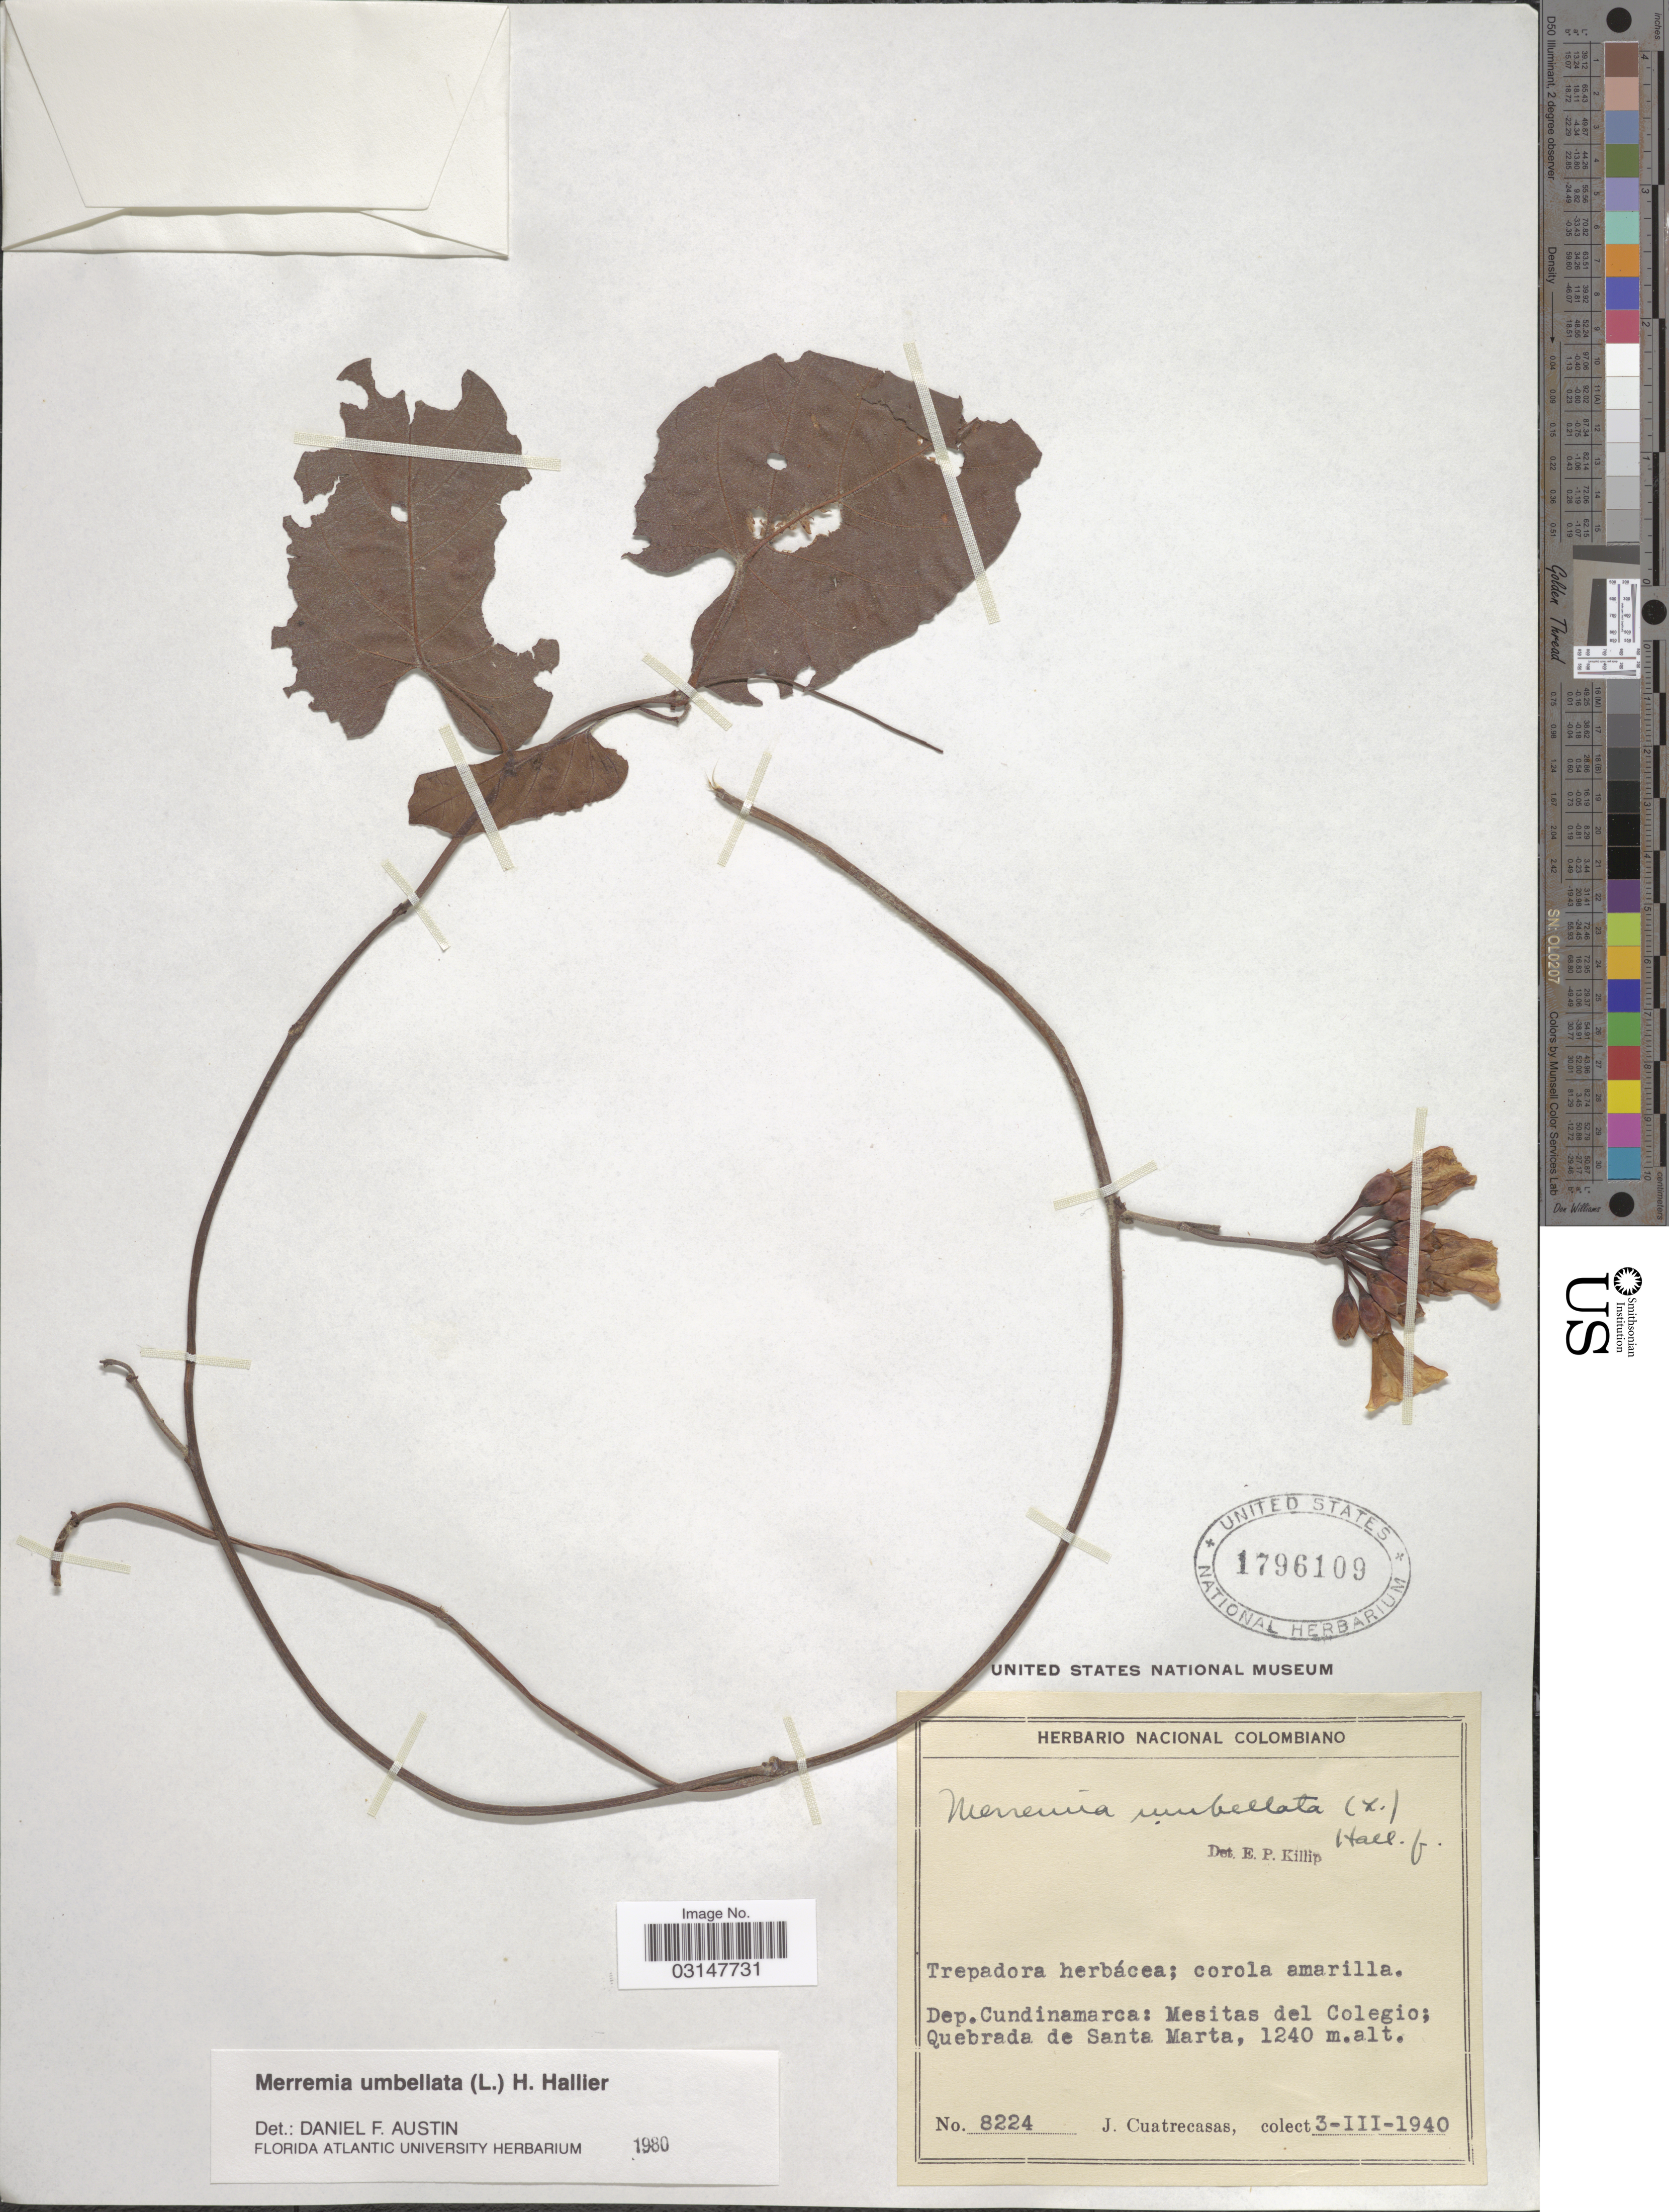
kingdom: Plantae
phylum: Tracheophyta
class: Magnoliopsida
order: Solanales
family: Convolvulaceae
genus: Camonea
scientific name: Camonea umbellata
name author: (L.) A. R. Simões & Staples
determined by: Strong, Mark T., (BOT), Smithsonian Institution - National Museum of Natural History (UNITED STATES)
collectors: J. Cuatrecasas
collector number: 8224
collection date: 1940-03-03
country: Colombia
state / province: Cundinamarca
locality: Dep. Cundinamarca: Mesitas del Colegio; Quebrada de Santa Marta.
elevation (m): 1240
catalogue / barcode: US 1796109